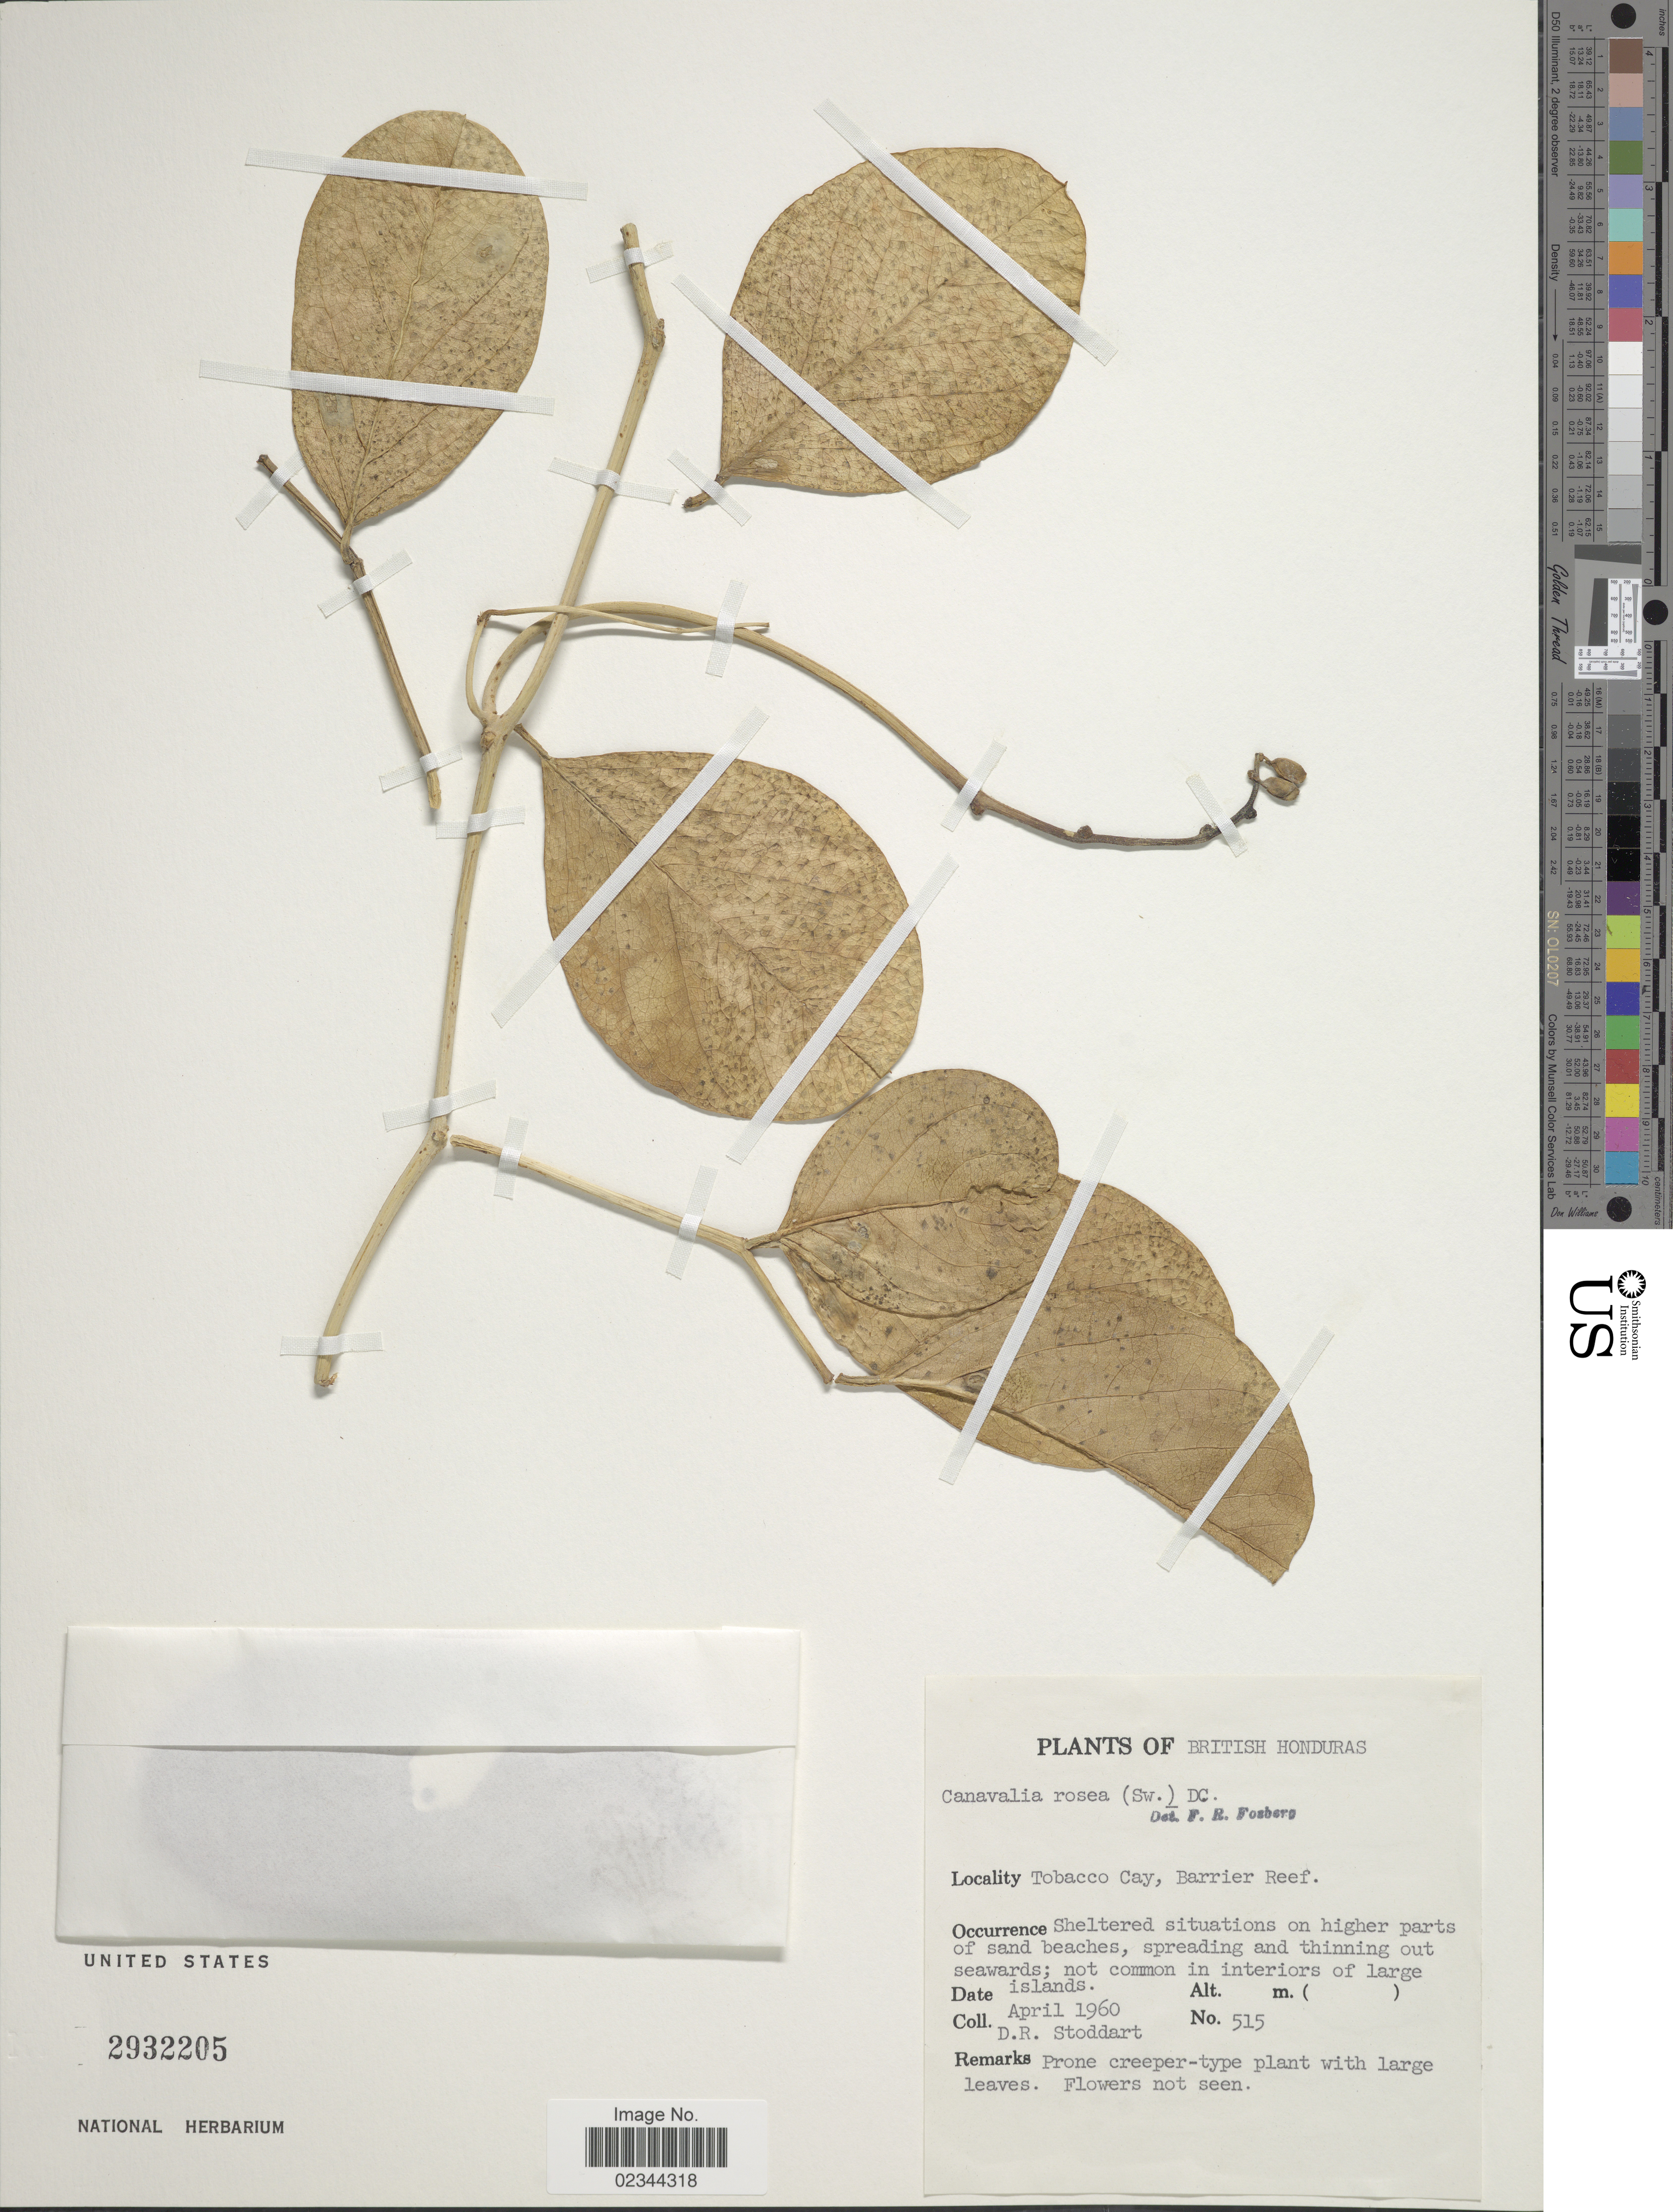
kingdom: Plantae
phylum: Tracheophyta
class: Magnoliopsida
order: Fabales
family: Fabaceae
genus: Canavalia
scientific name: Canavalia rosea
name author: (Sw.) DC.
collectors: D. R. Stoddart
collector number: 515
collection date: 1960-04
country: Belize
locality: British Honduras, Barrier Reef, Tobacco Cay, on higher parts of sand beaches.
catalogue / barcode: US 2932205